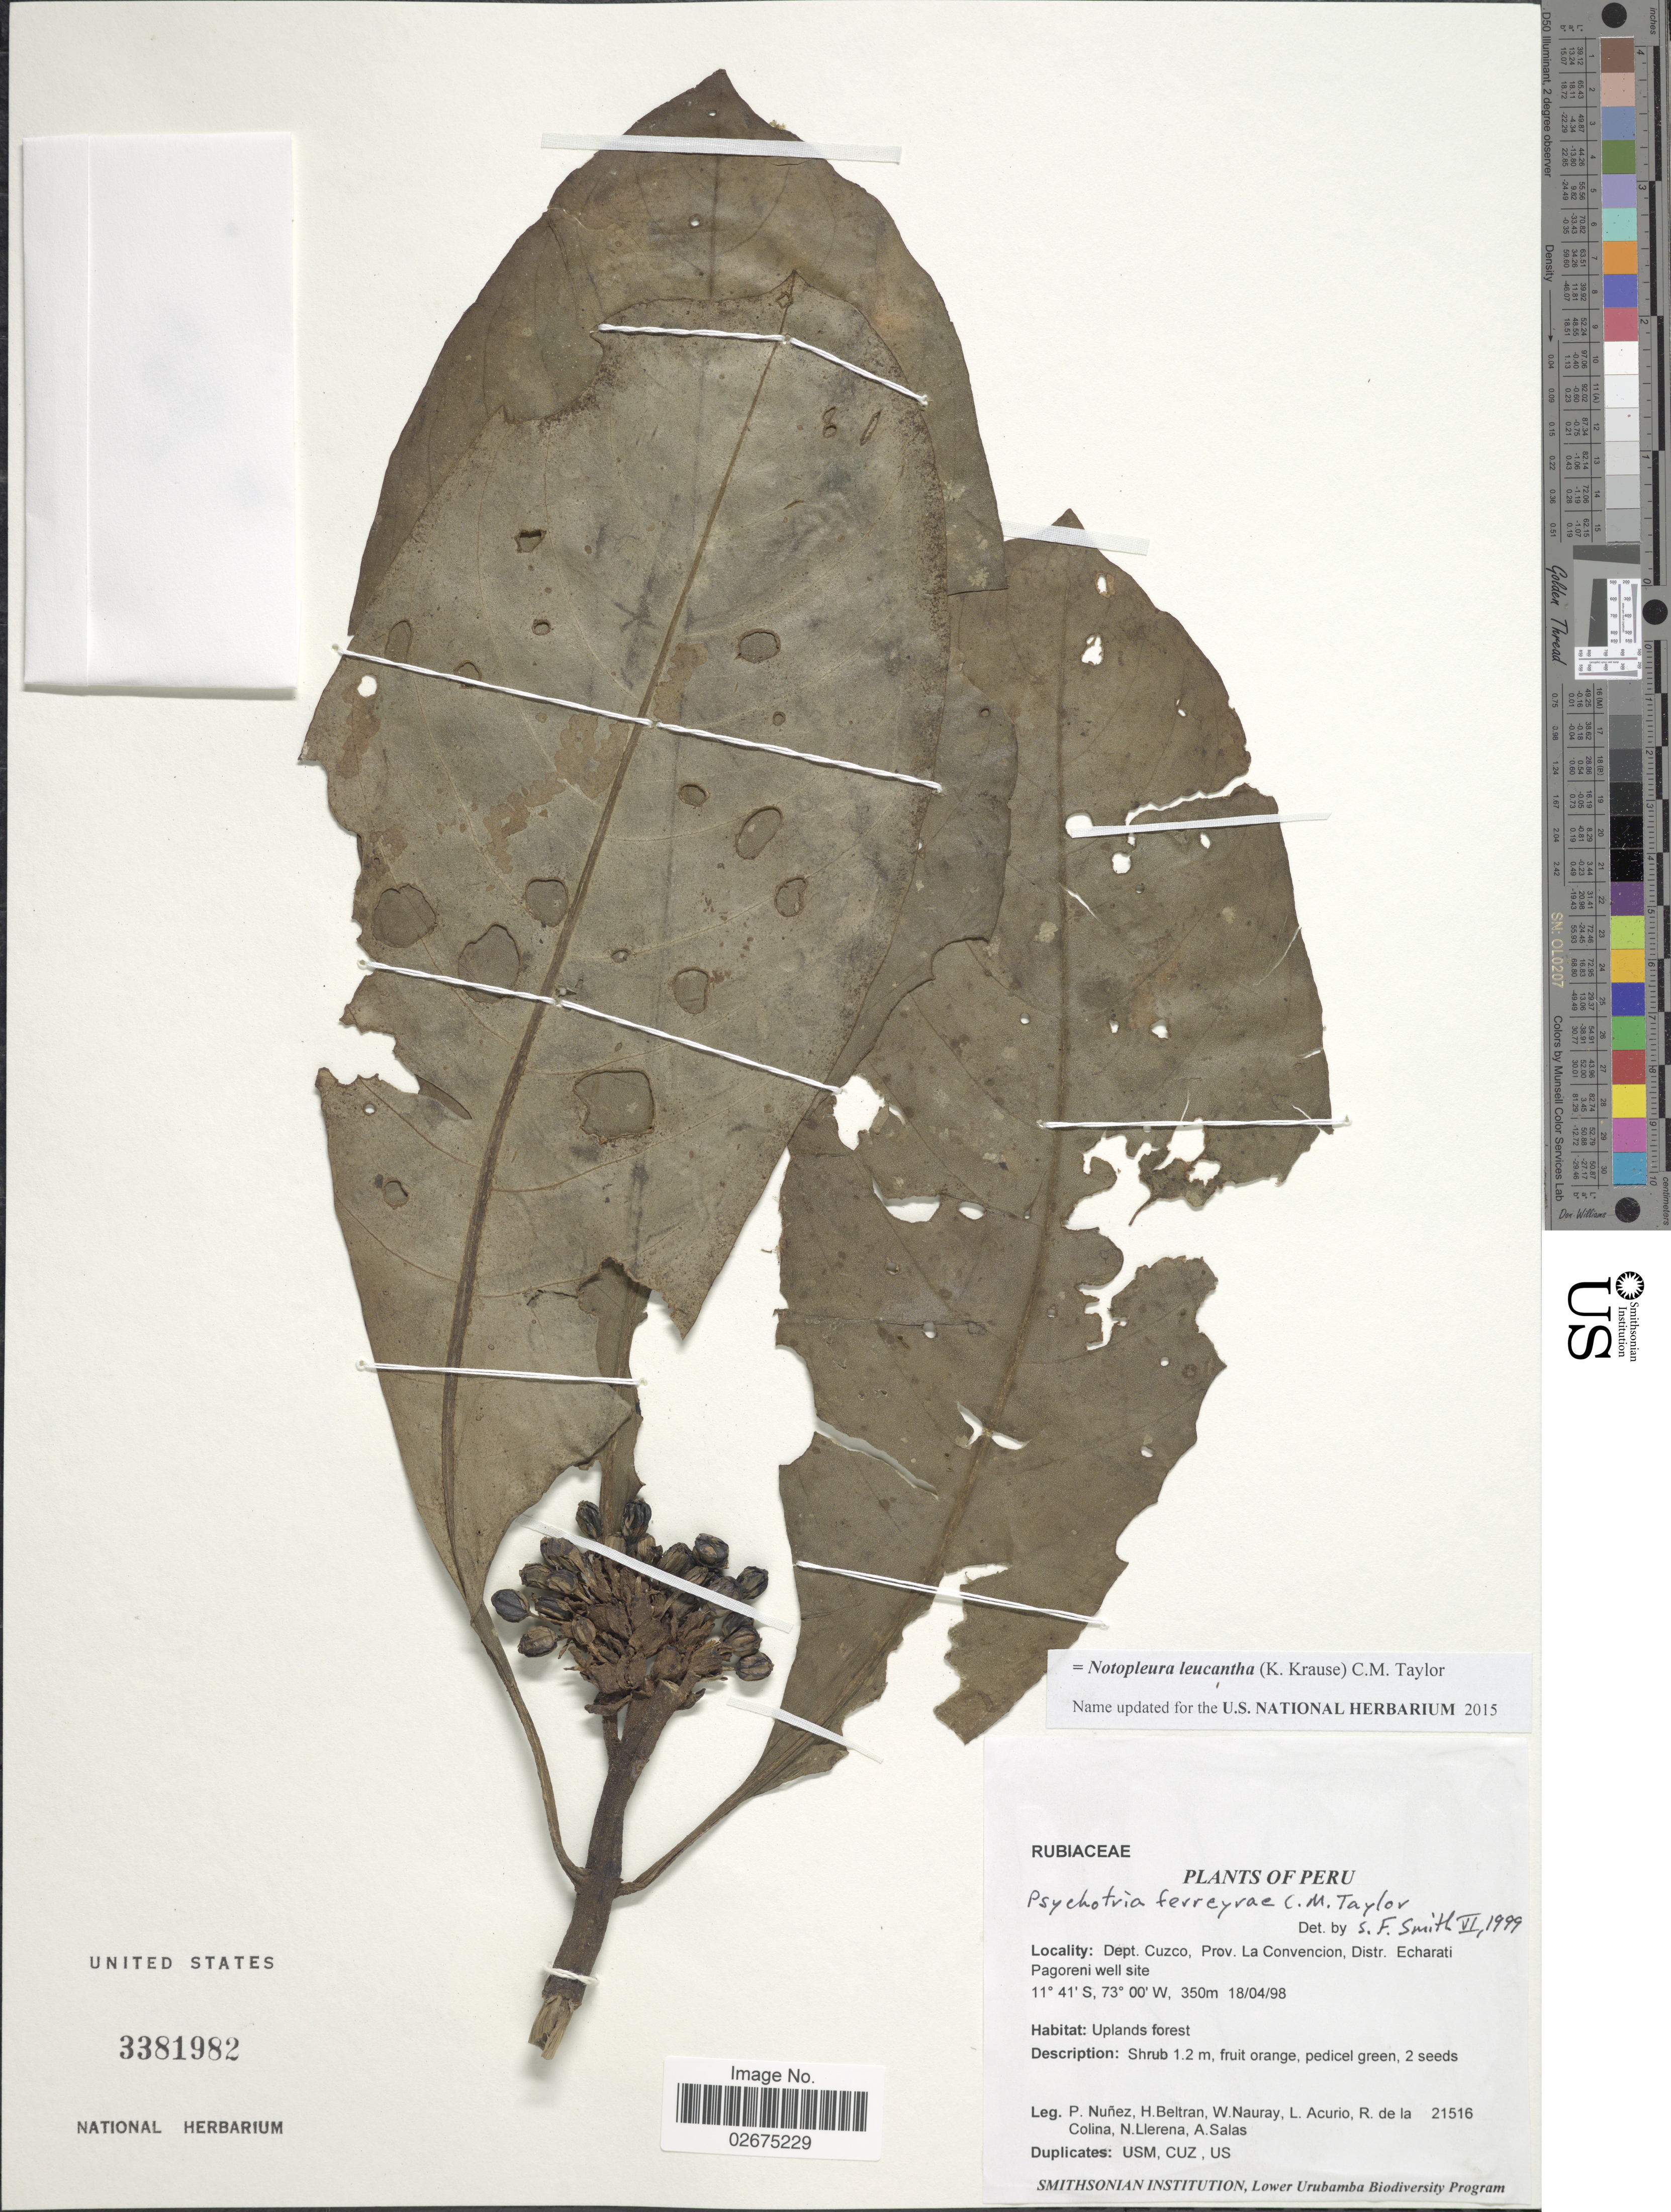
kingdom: Plantae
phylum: Tracheophyta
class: Magnoliopsida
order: Gentianales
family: Rubiaceae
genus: Notopleura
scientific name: Notopleura leucantha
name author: (K. Krause) C.M. Taylor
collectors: P. Nuñez V., H. Beltran, W. Nauray, L. Acurio & et al.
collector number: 21516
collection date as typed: Transcribed d/m/y: 18/4/98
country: Peru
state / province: Cusco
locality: Dept. Cuzco, prov. La Convencion, Distr. Echarti Pagoreni well site, Uplands forest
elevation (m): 350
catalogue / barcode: US 3381982